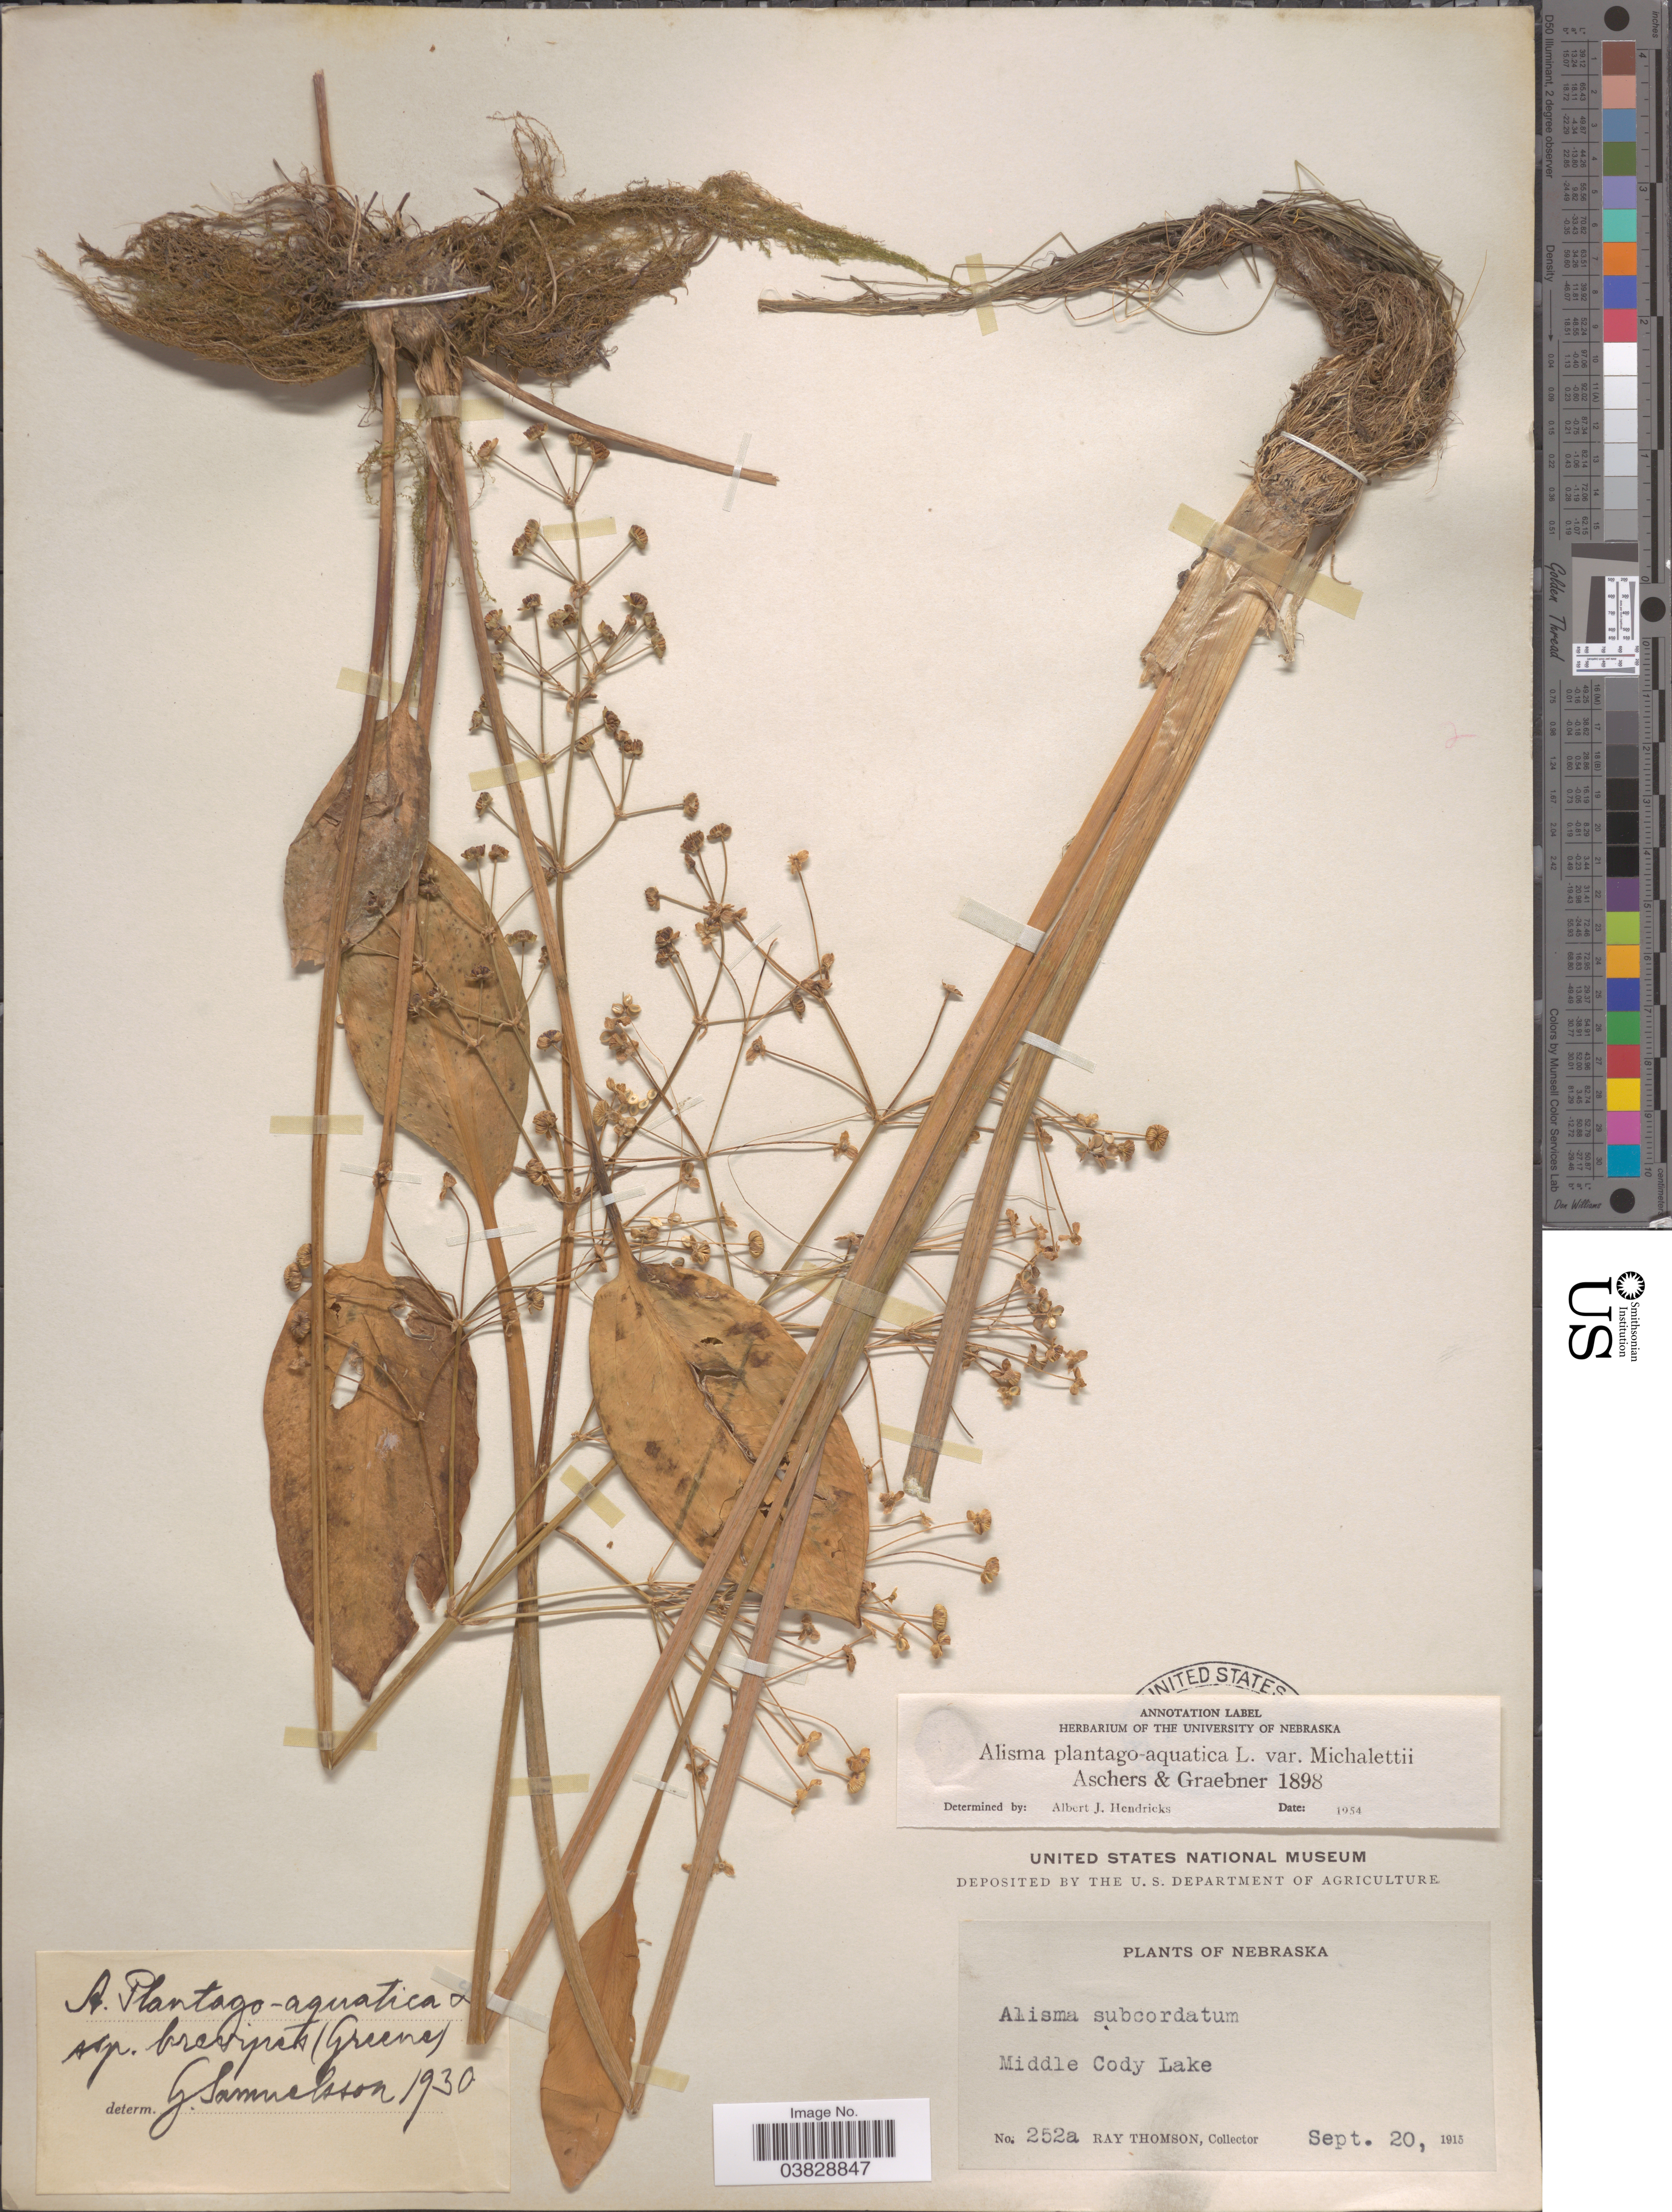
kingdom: Plantae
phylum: Tracheophyta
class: Liliopsida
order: Alismatales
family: Alismataceae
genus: Alisma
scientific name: Alisma plantago-aquatica var. michaletii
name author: (Asch. & Graebn.) Buchenau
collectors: R. Thomson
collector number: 252a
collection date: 1915-09-20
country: United States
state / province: Nebraska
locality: Middle Cody Lake.